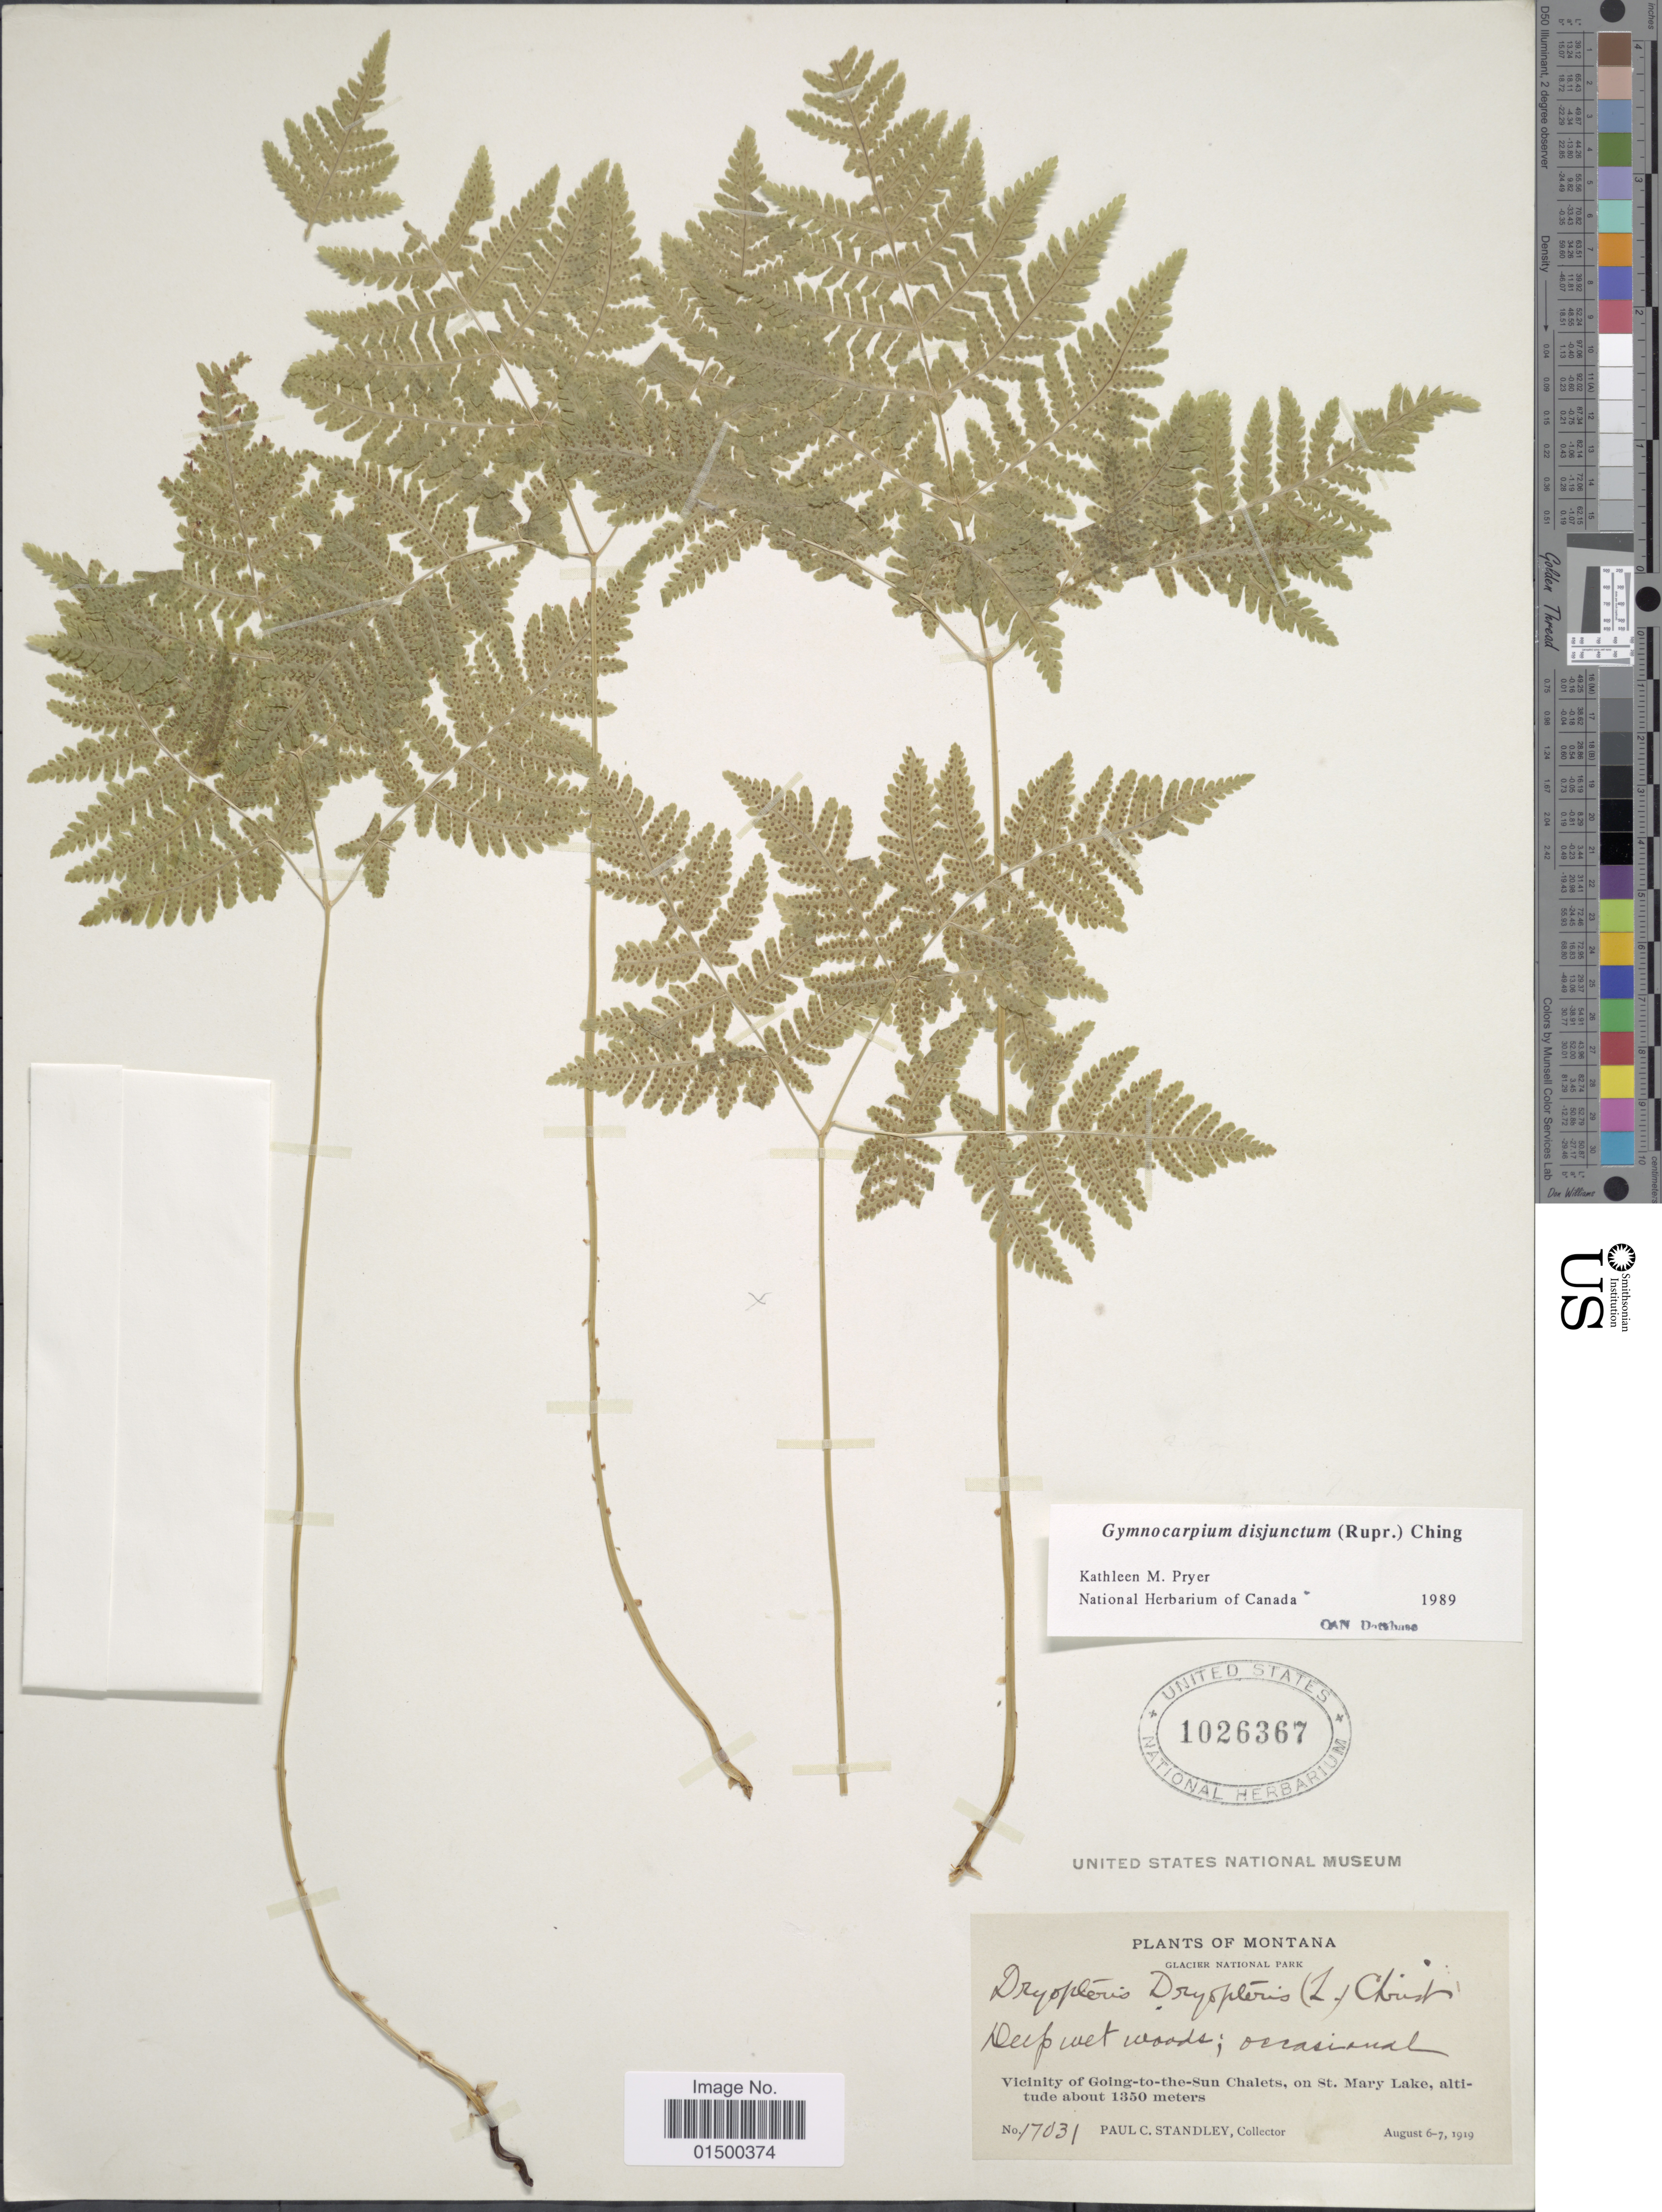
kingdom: Plantae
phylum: Tracheophyta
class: Polypodiopsida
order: Polypodiales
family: Cystopteridaceae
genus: Gymnocarpium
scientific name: Gymnocarpium disjunctum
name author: (Rupr.) Ching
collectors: P. C. Standley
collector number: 17031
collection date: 1919-08-06/1919-08-07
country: United States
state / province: Montana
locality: Glacier National Park. Vicinity of Going-to-the-sun Chalets, on St. Mary Lake.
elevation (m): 1350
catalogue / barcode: US 1026367